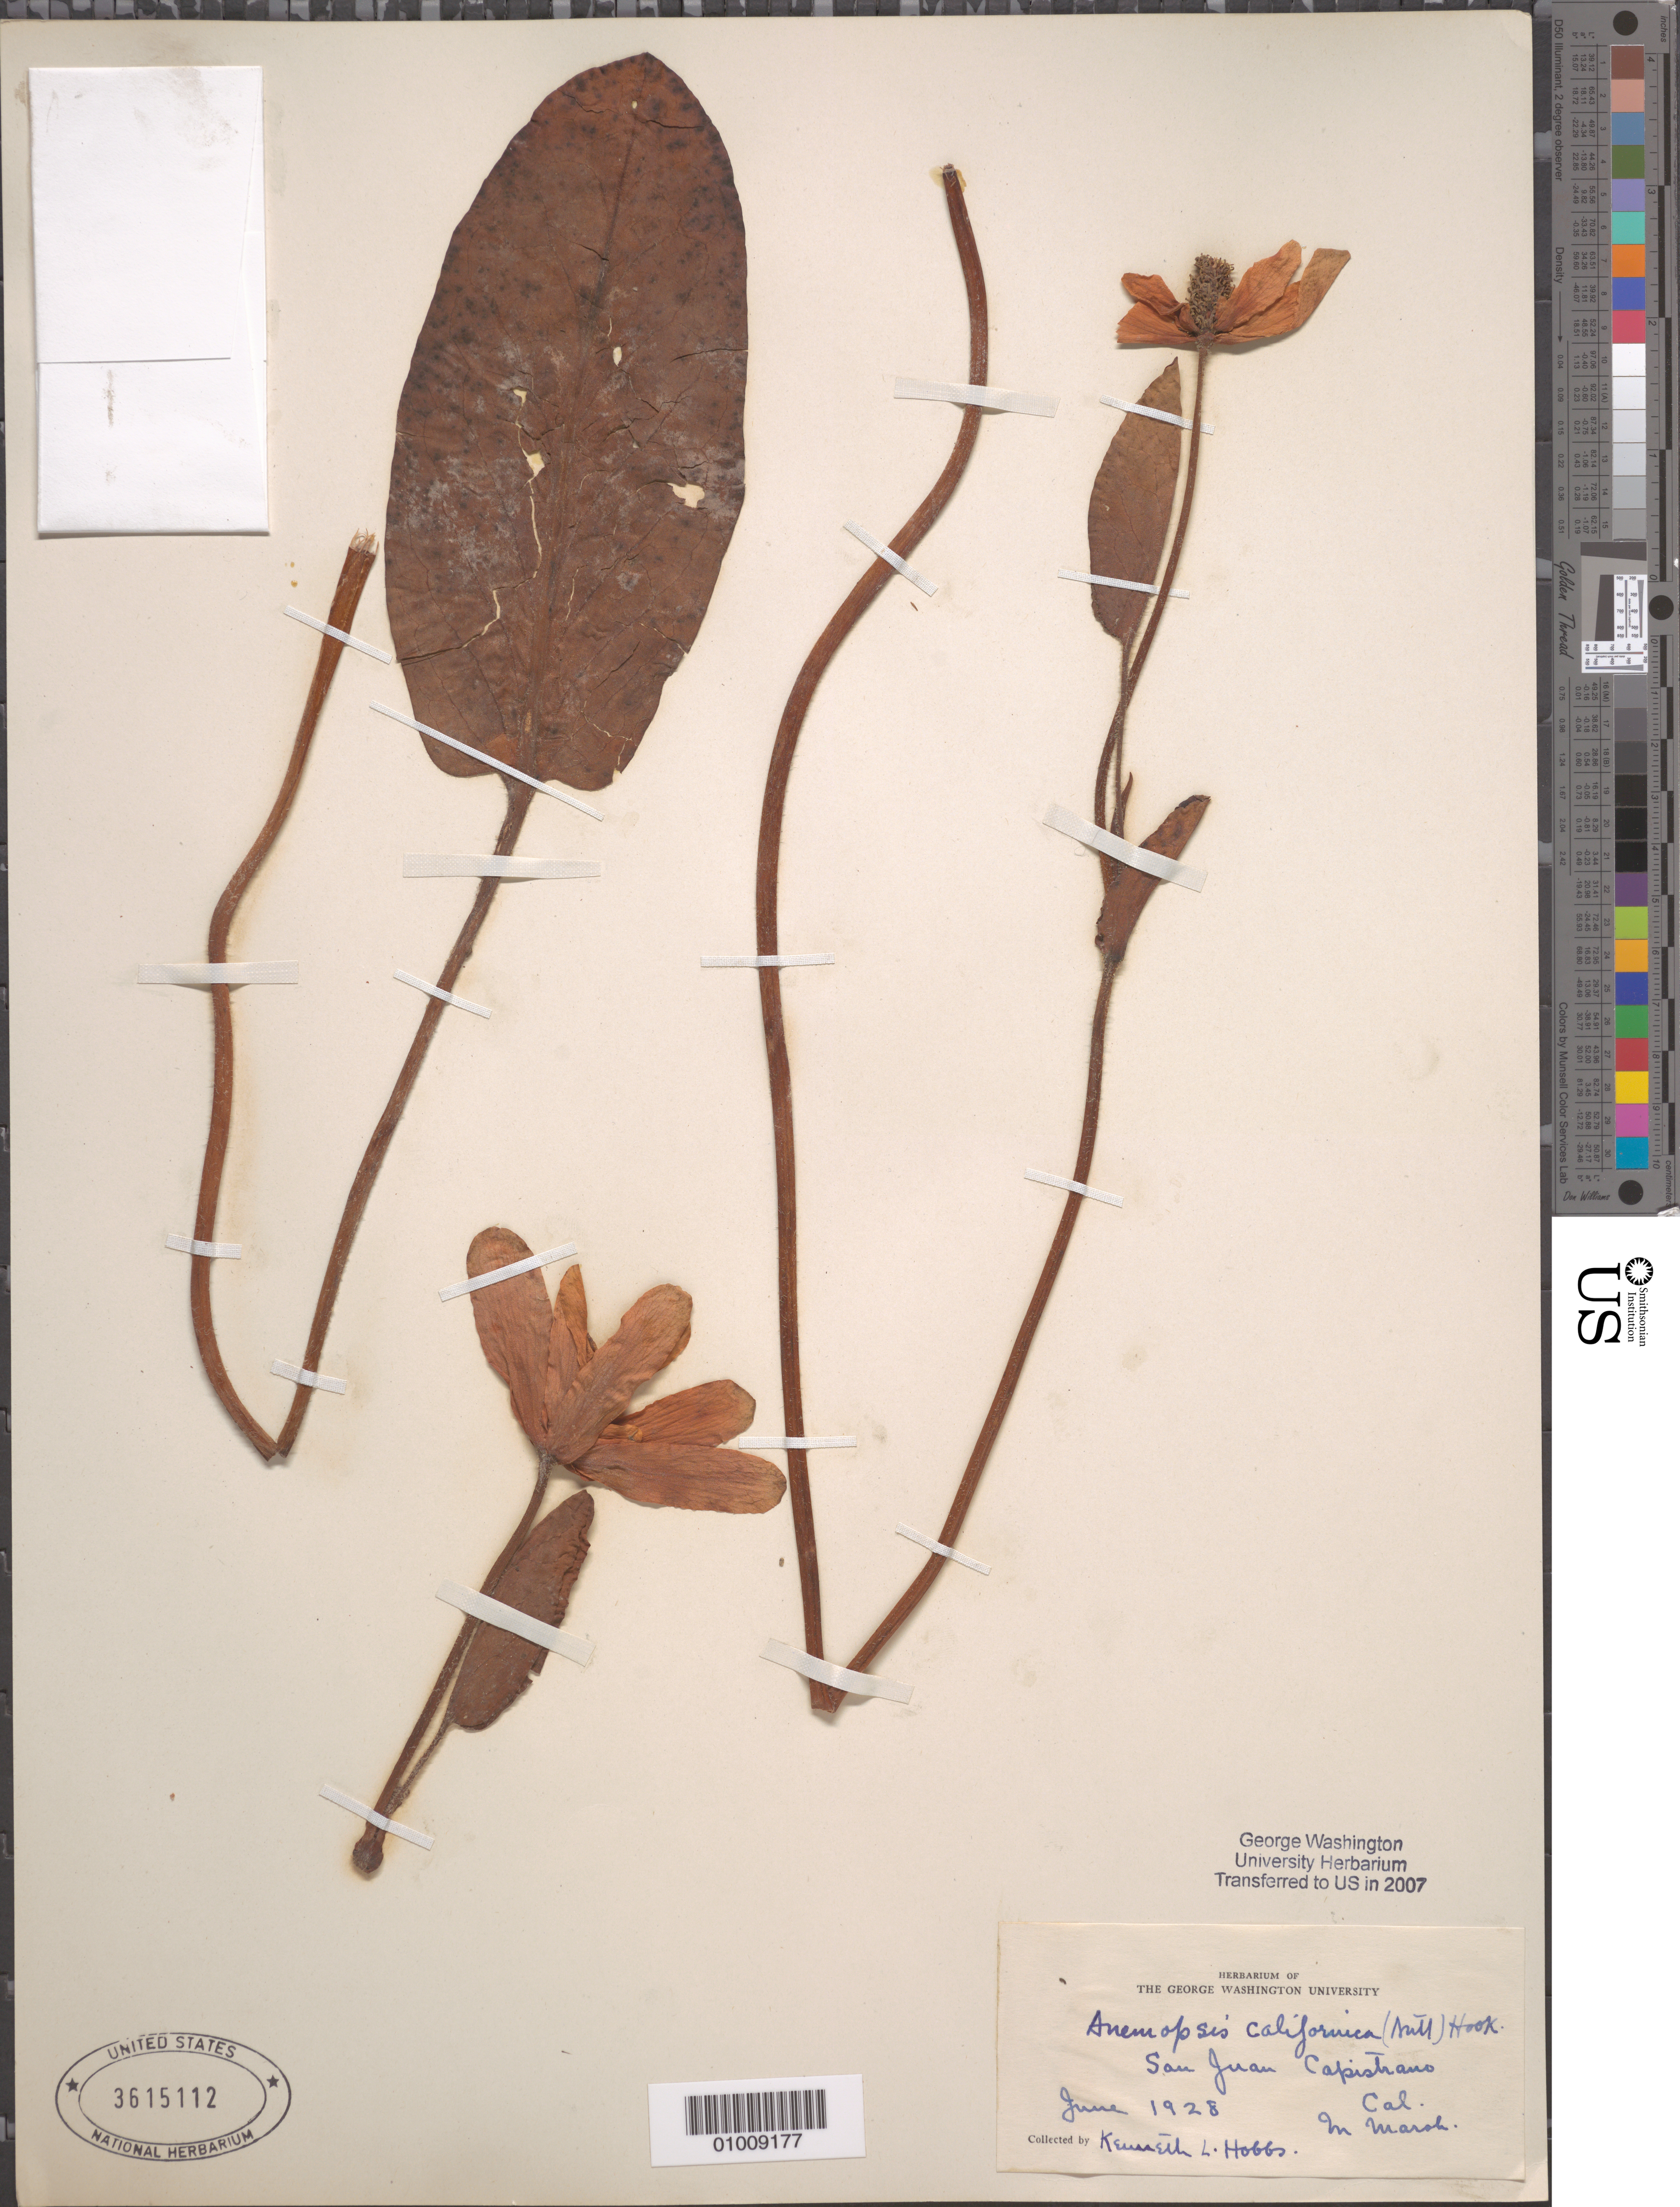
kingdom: Plantae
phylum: Tracheophyta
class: Magnoliopsida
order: Piperales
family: Saururaceae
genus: Anemopsis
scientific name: Anemopsis californica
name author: (Nutt.) Hook. & Arn.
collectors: K. Hobbs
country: United States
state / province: California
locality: San Juan Capistrano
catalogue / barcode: US 3615112